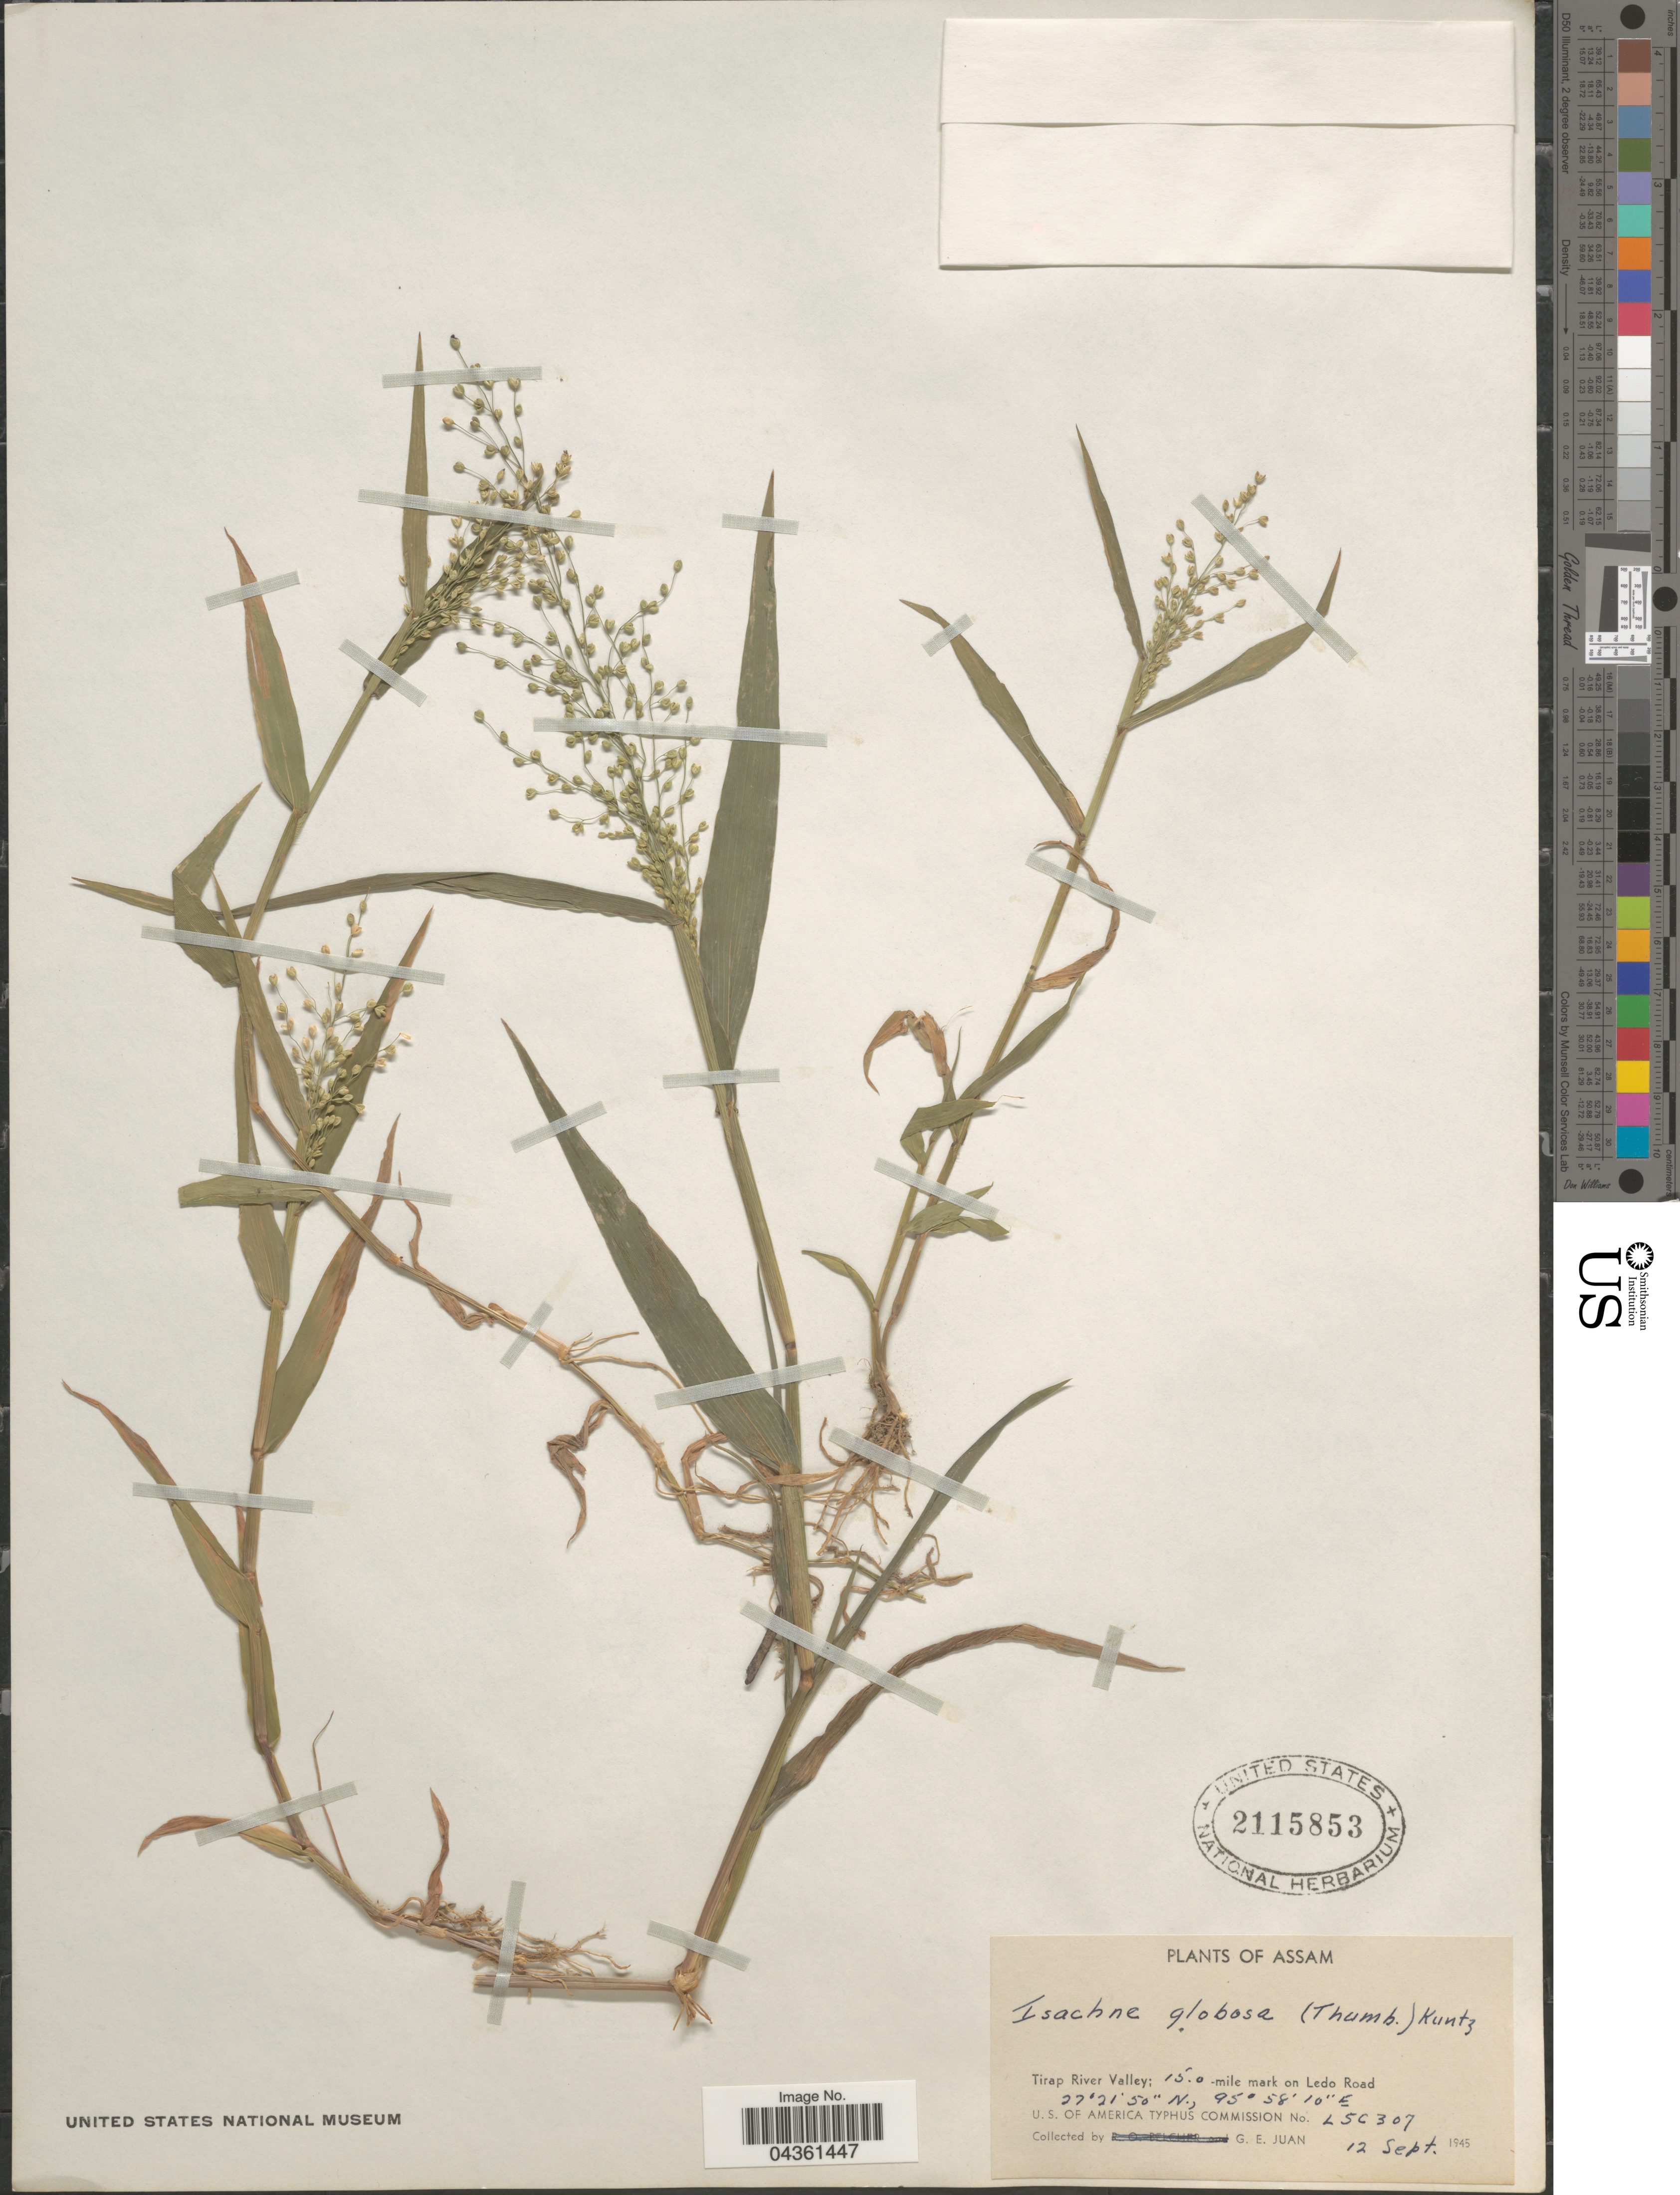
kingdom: Plantae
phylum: Tracheophyta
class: Liliopsida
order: Poales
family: Poaceae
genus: Isachne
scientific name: Isachne globosa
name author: (Thunb.) Kuntze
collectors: G. Juan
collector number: LSC307?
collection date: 1945-09-12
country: India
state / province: Assam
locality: Tirap River Valley; 15.0 -mile mark on Ledo Road.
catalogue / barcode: US 2115853